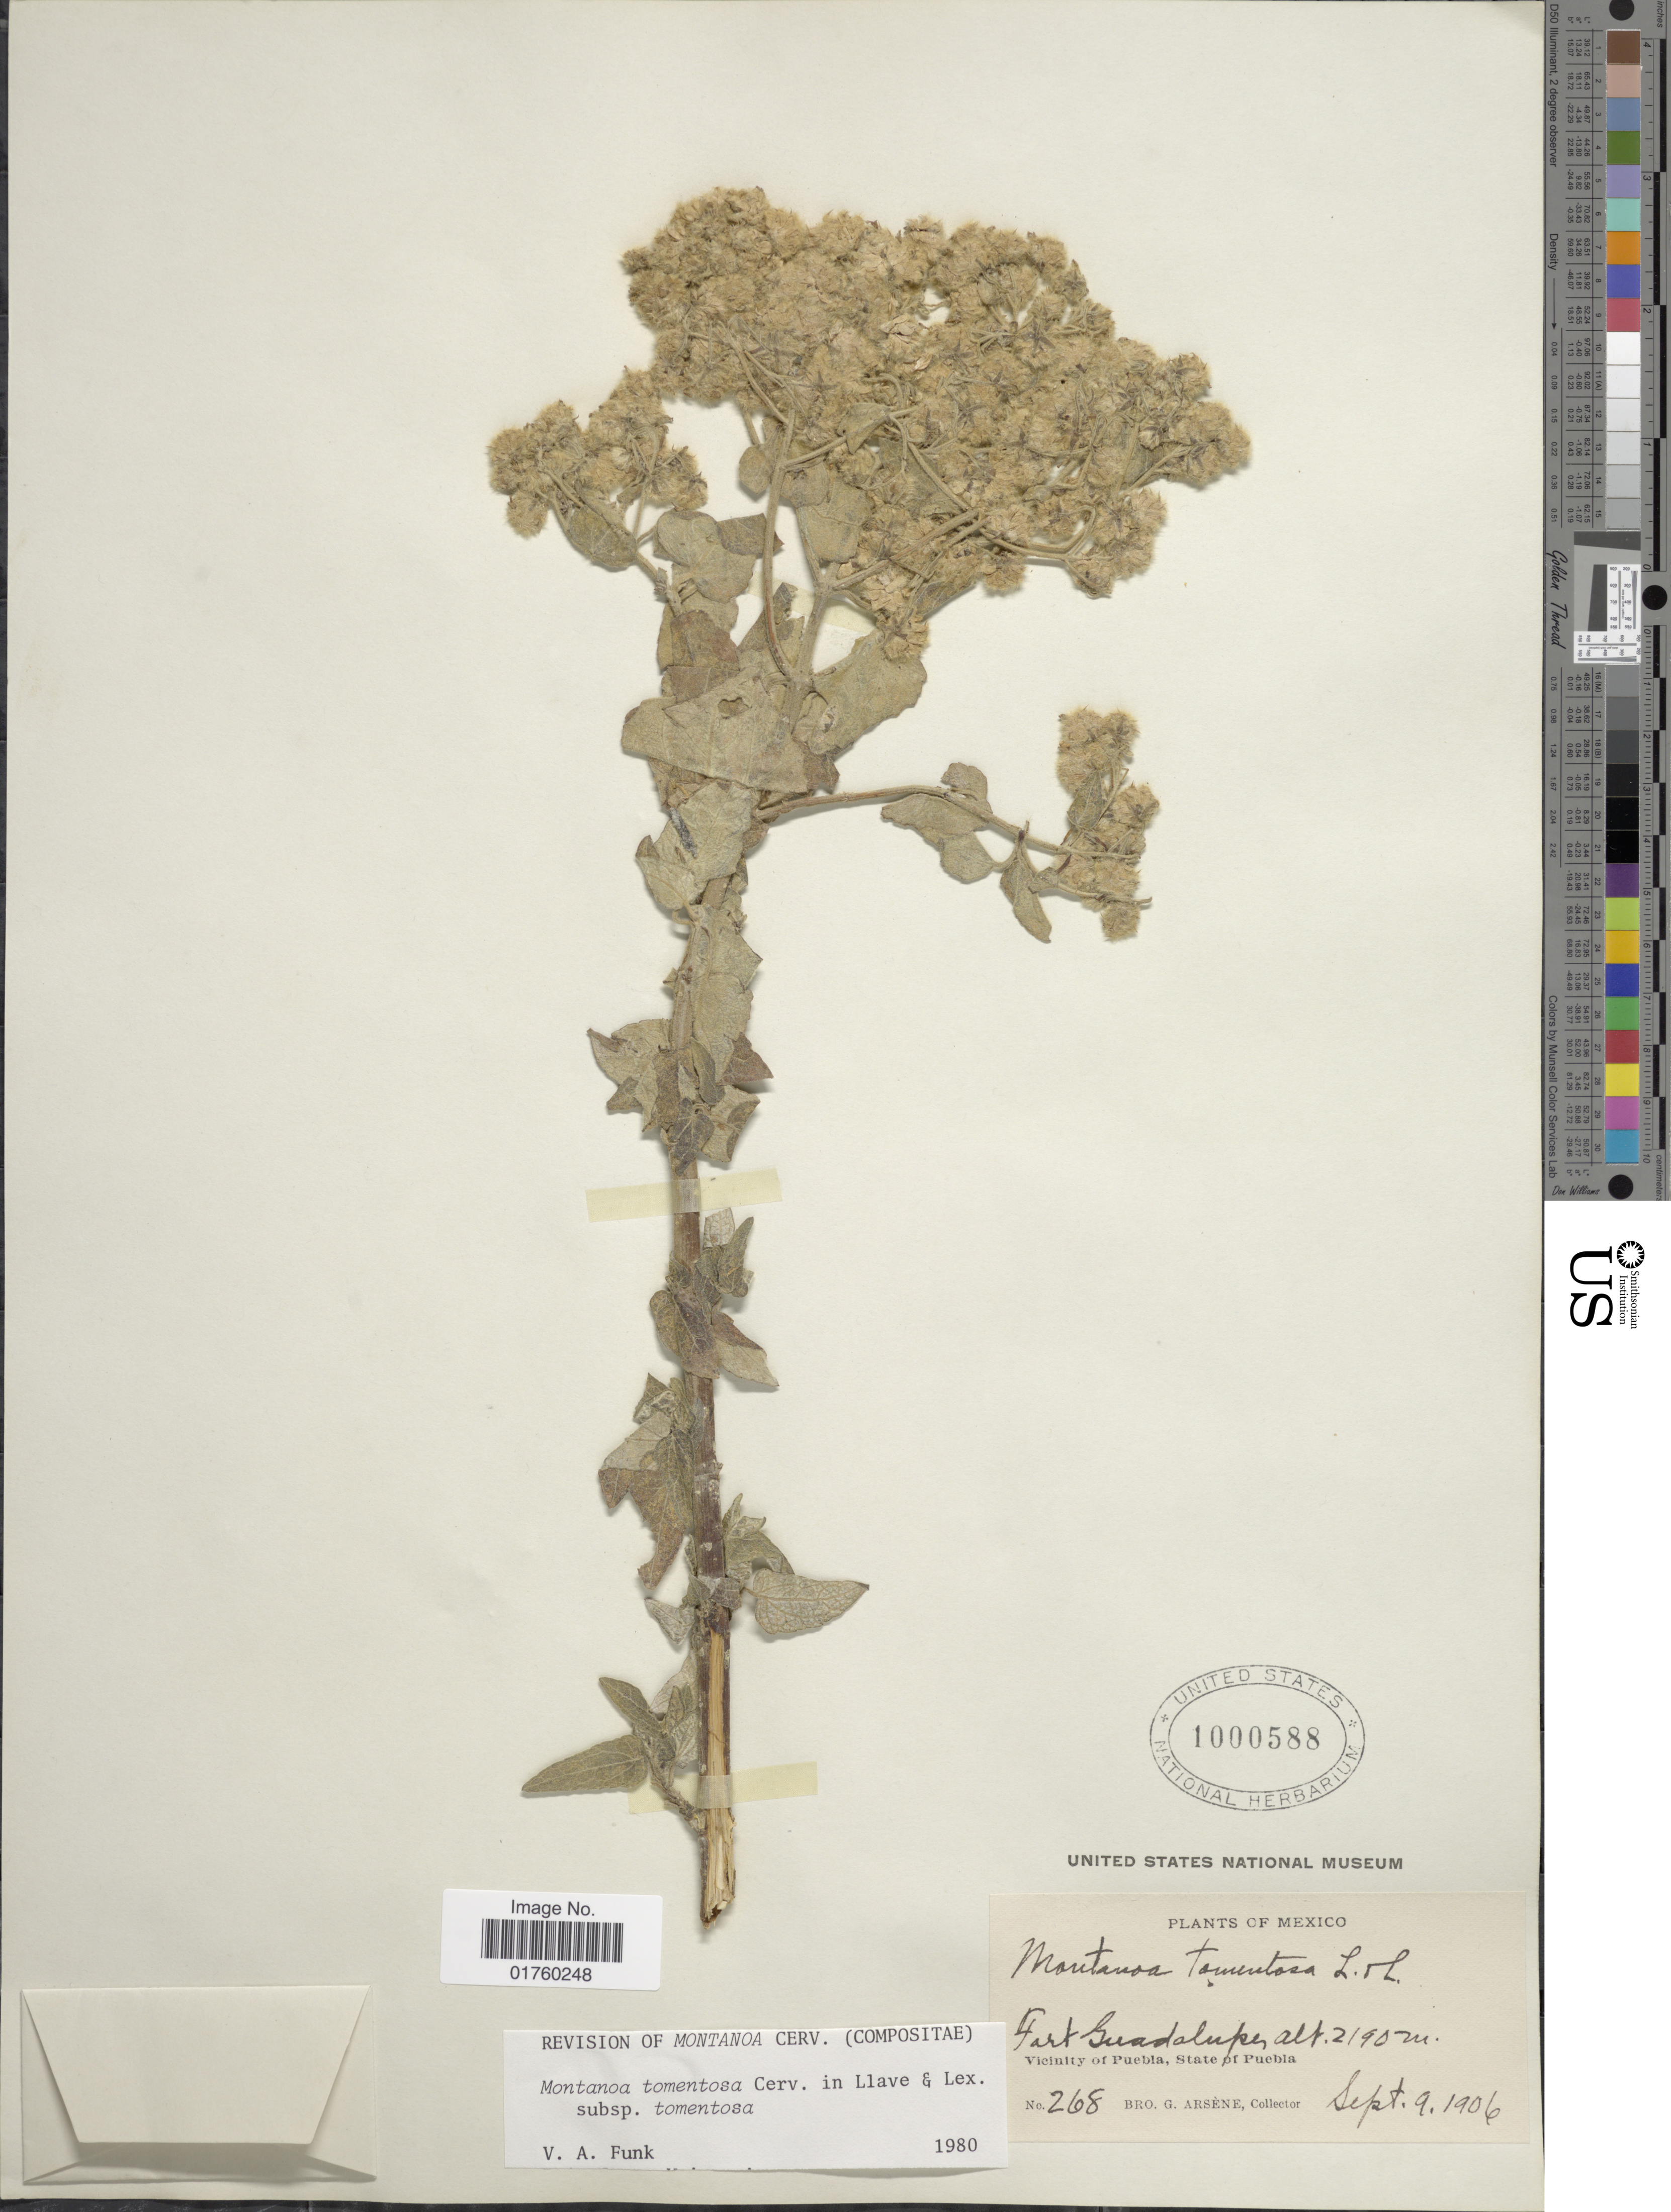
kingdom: Plantae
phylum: Tracheophyta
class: Magnoliopsida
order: Asterales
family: Asteraceae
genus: Montanoa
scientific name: Montanoa tomentosa subsp. tomentosa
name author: Cerv.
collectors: Bro. G. Arsène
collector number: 268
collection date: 1906-09-09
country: Mexico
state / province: Puebla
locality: Fuerte de Guadalupe, vicinity of Puebla.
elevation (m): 2190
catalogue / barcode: US 1000588